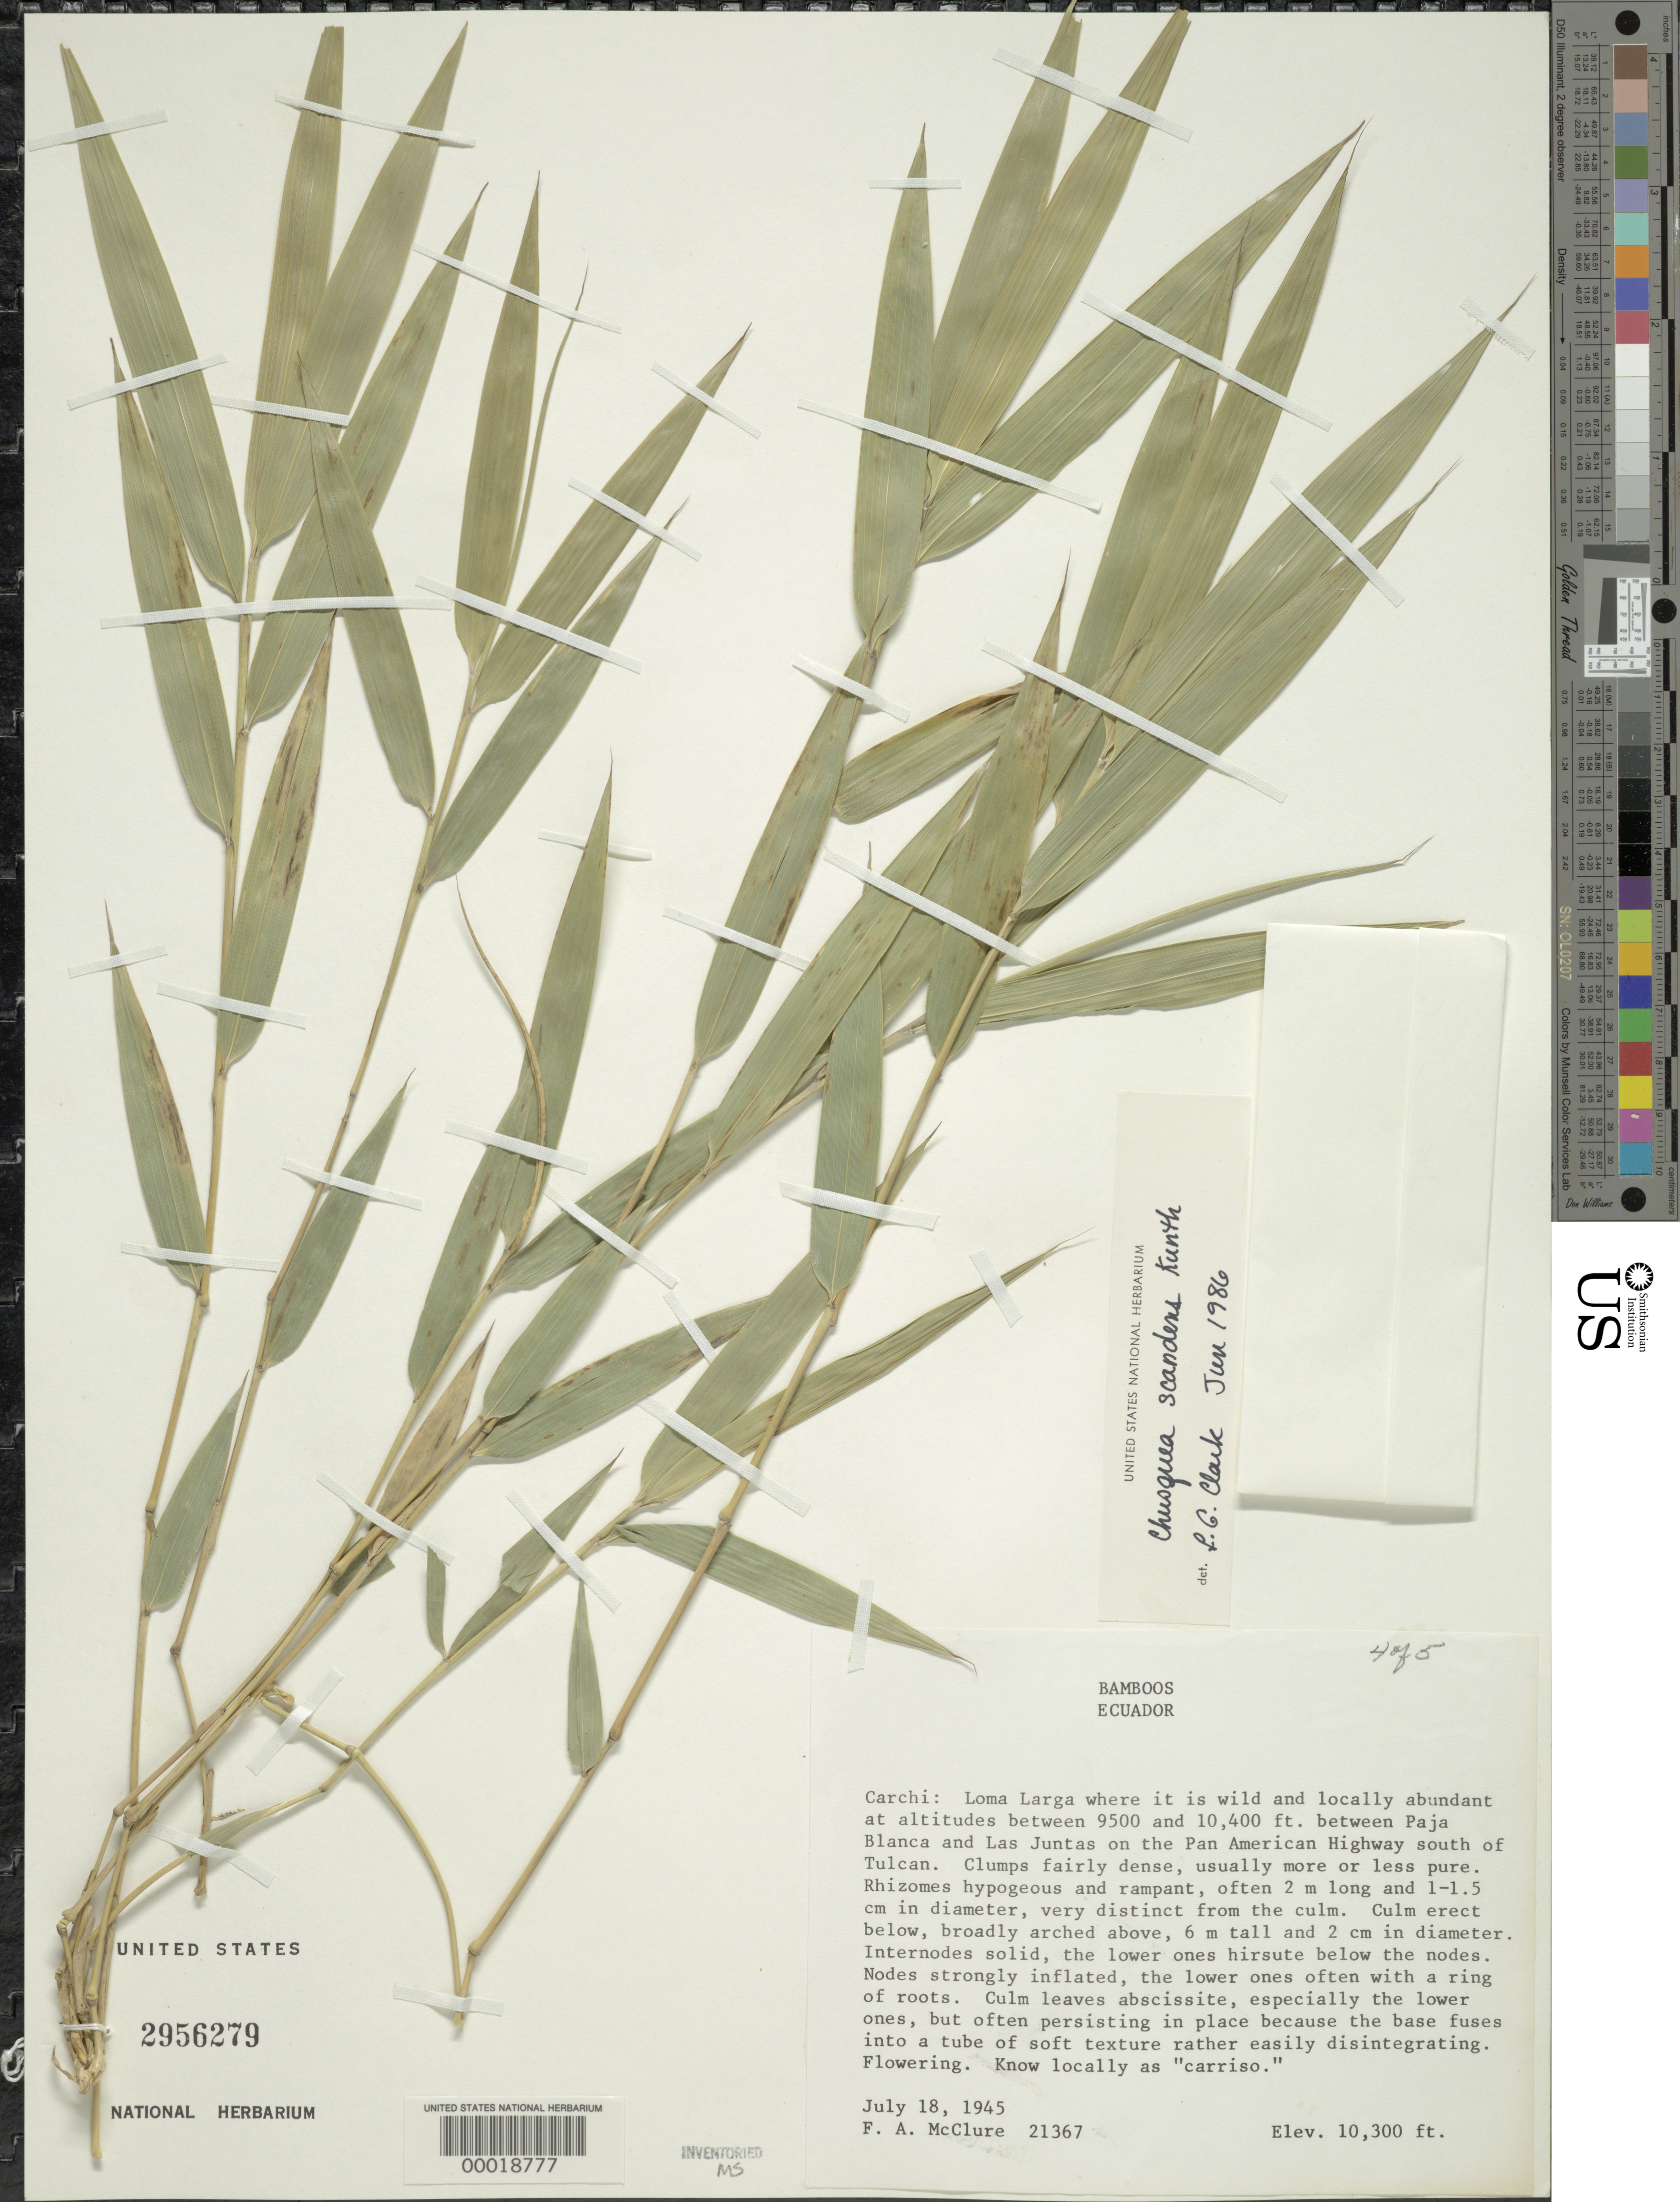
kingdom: Plantae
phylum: Tracheophyta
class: Liliopsida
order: Poales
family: Poaceae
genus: Chusquea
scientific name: Chusquea scandens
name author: Kunth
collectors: F. A. McClure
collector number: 21367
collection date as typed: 18 Jul 1945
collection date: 1945-07-18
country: Ecuador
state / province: Carchi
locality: Loma Larga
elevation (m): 3139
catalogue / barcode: US 2956279